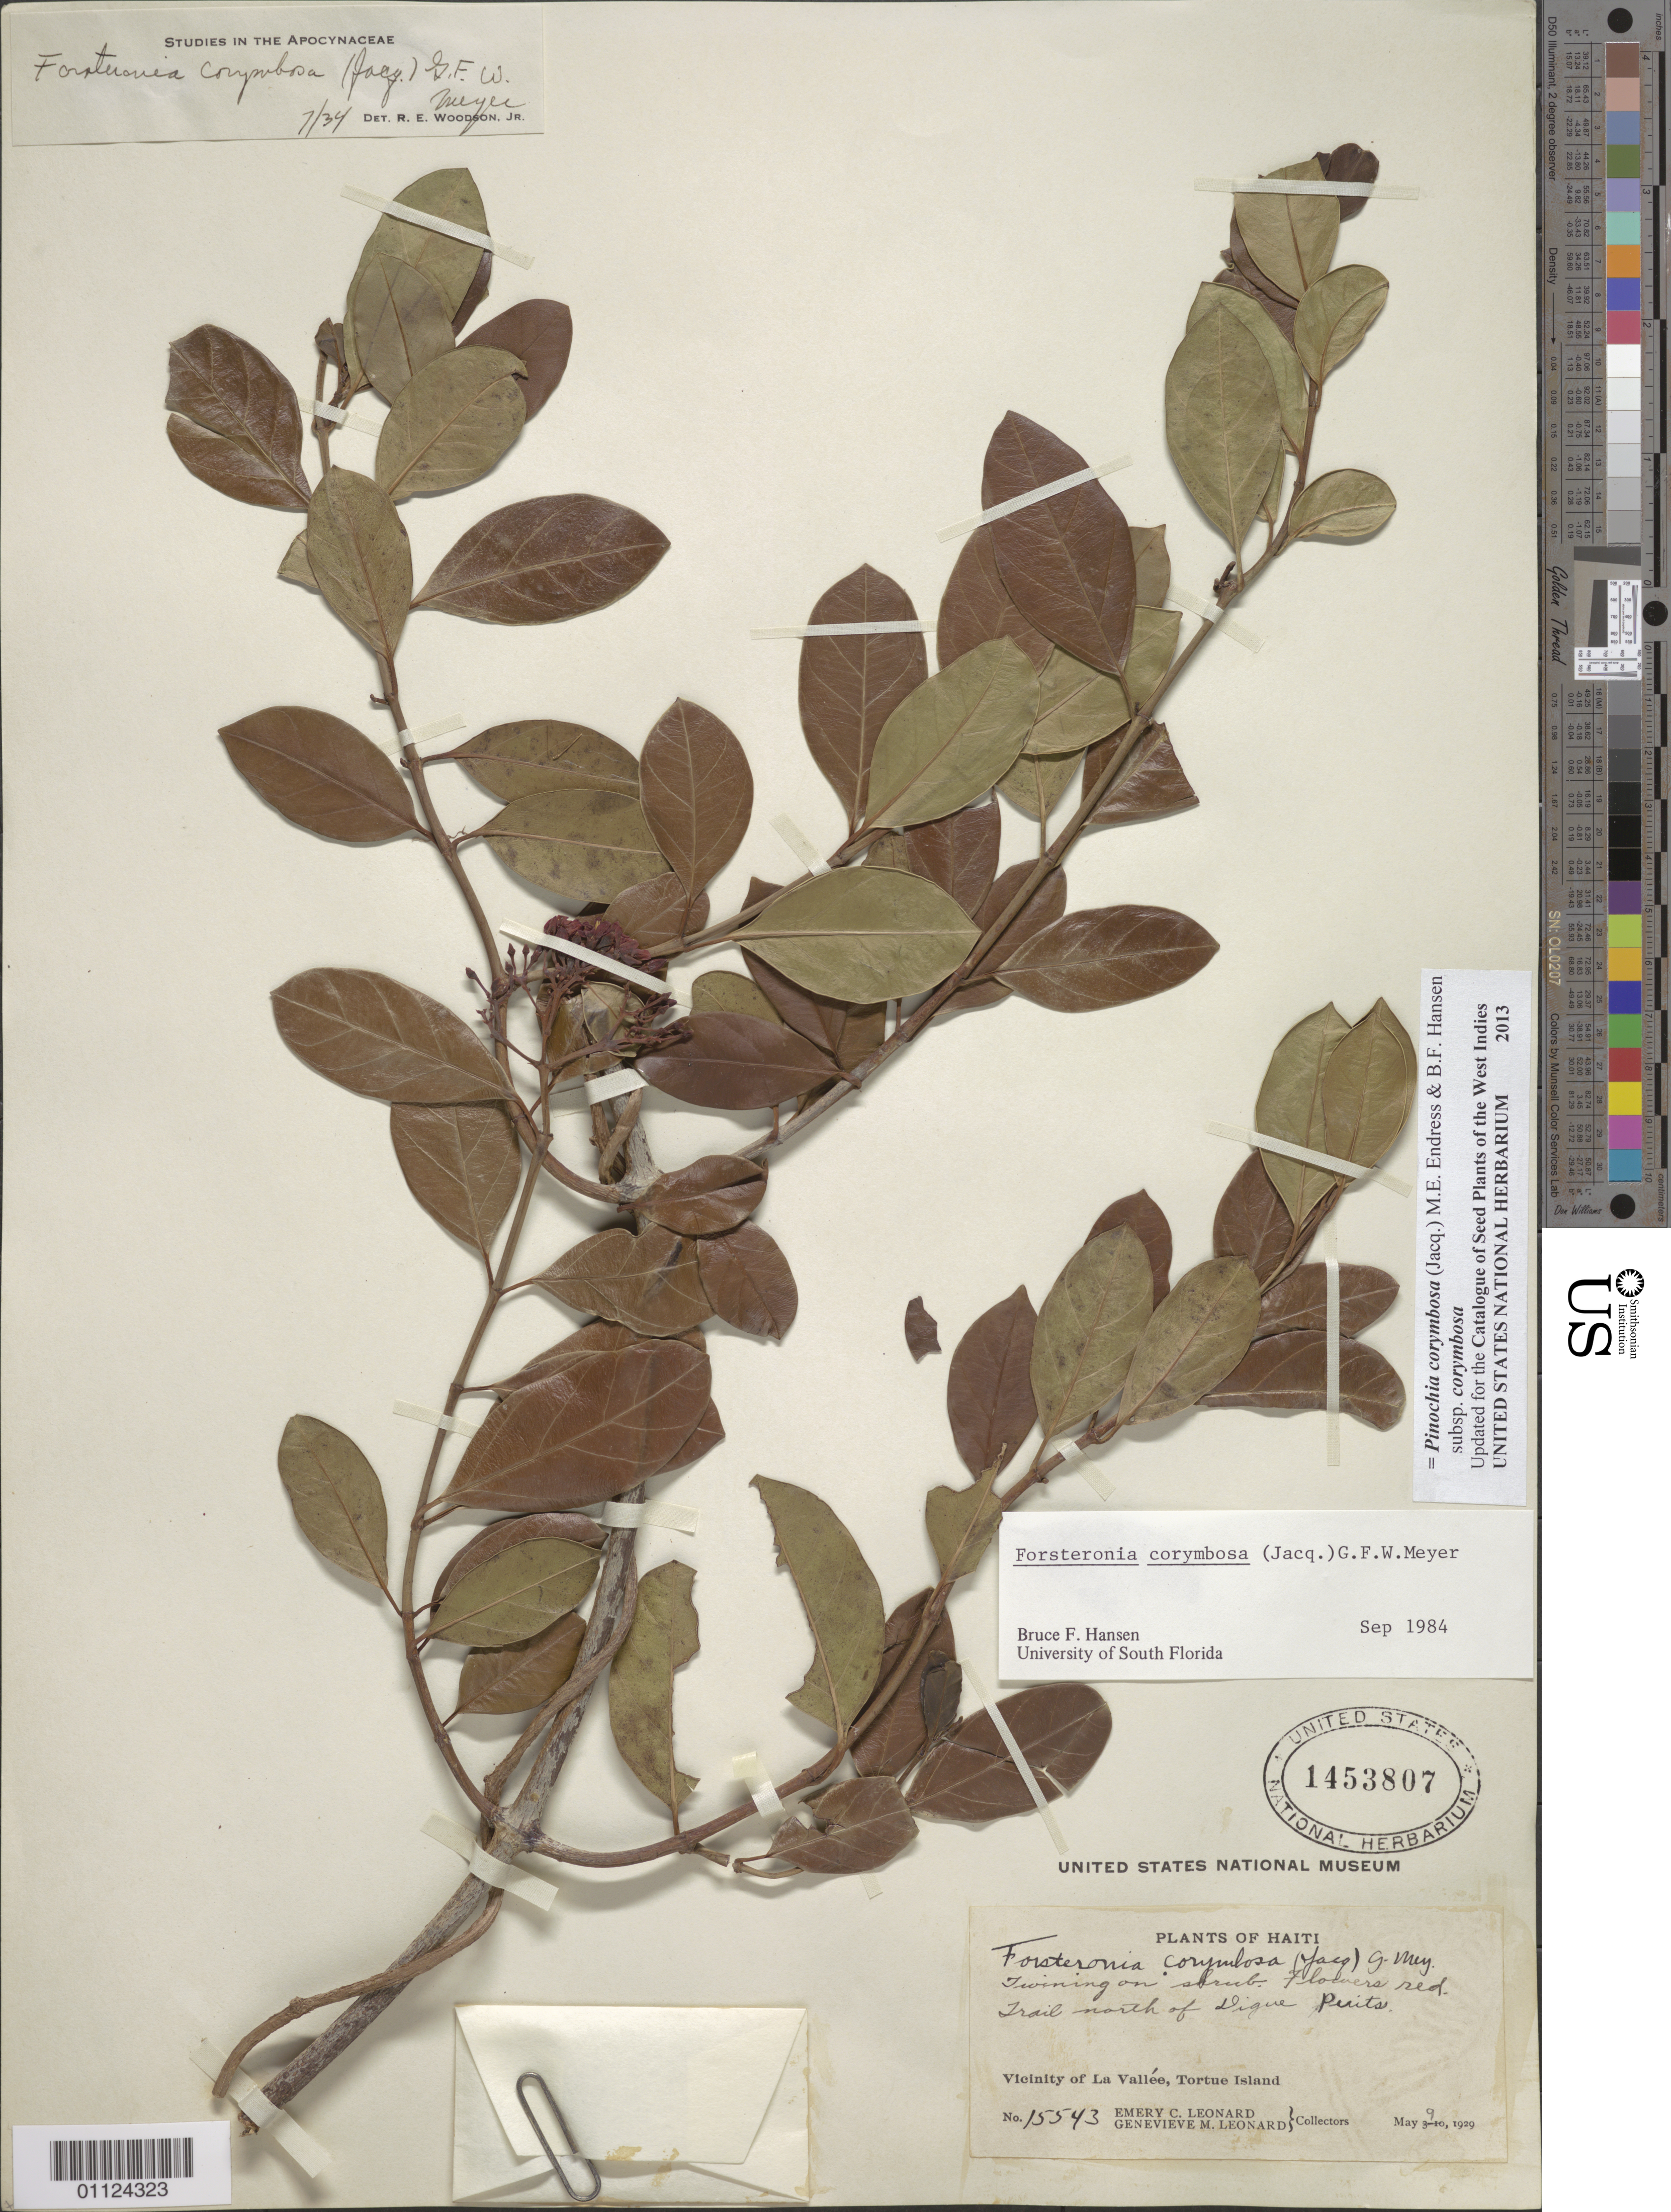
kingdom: Plantae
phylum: Tracheophyta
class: Magnoliopsida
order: Gentianales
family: Apocynaceae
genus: Forsteronia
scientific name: Forsteronia corymbosa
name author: (Jacq.) G. Mey.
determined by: Hansen, Bruce F., Curator (USF), University of South Florida (UNITED STATES)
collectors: E. C. Leonard & G. M. Leonard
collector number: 15543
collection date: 1929-05-09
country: Haiti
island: Tortue I.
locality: La Vallée vicinity; trail N of Digue Puits.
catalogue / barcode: US 1453807